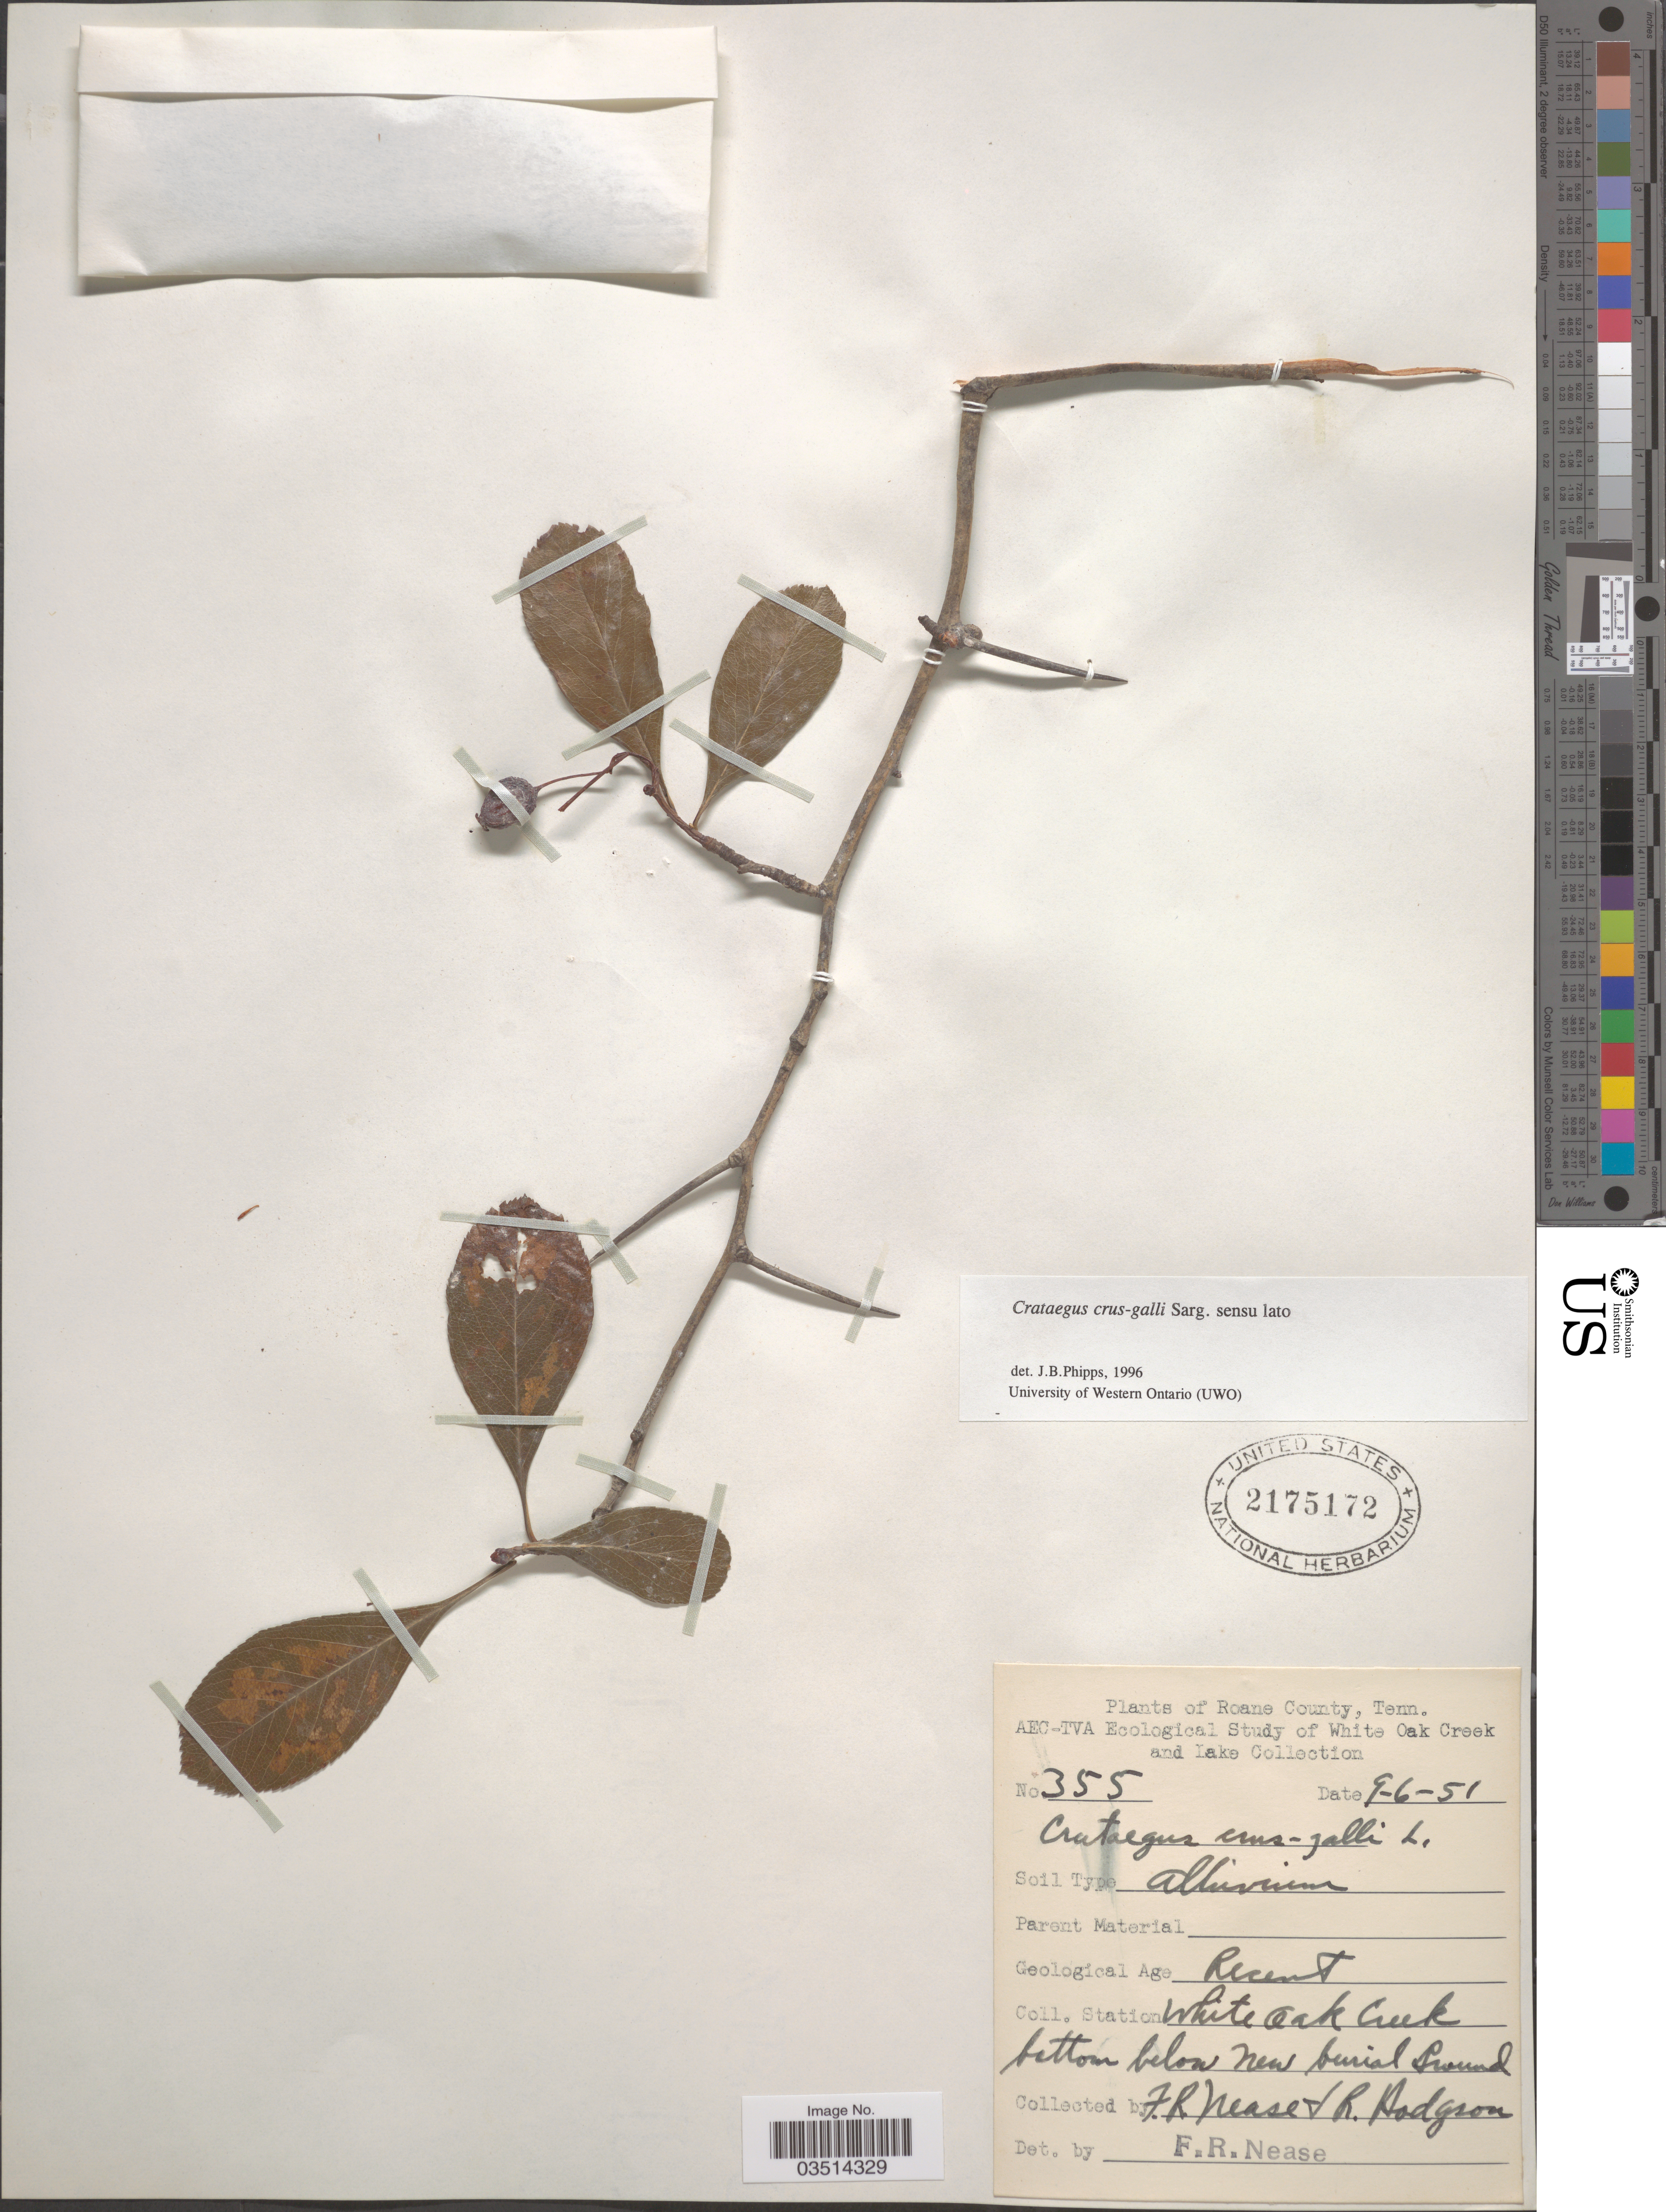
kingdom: Plantae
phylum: Tracheophyta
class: Magnoliopsida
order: Rosales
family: Rosaceae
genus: Crataegus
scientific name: Crataegus crus-galli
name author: L.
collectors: F. Nease & R. Hodgson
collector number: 355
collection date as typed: Transcribed d/m/y: 6/9/51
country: United States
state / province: Tennessee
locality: Roane County. Station White Oak Creek bottom below new burial Ground.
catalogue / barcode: US 2175172